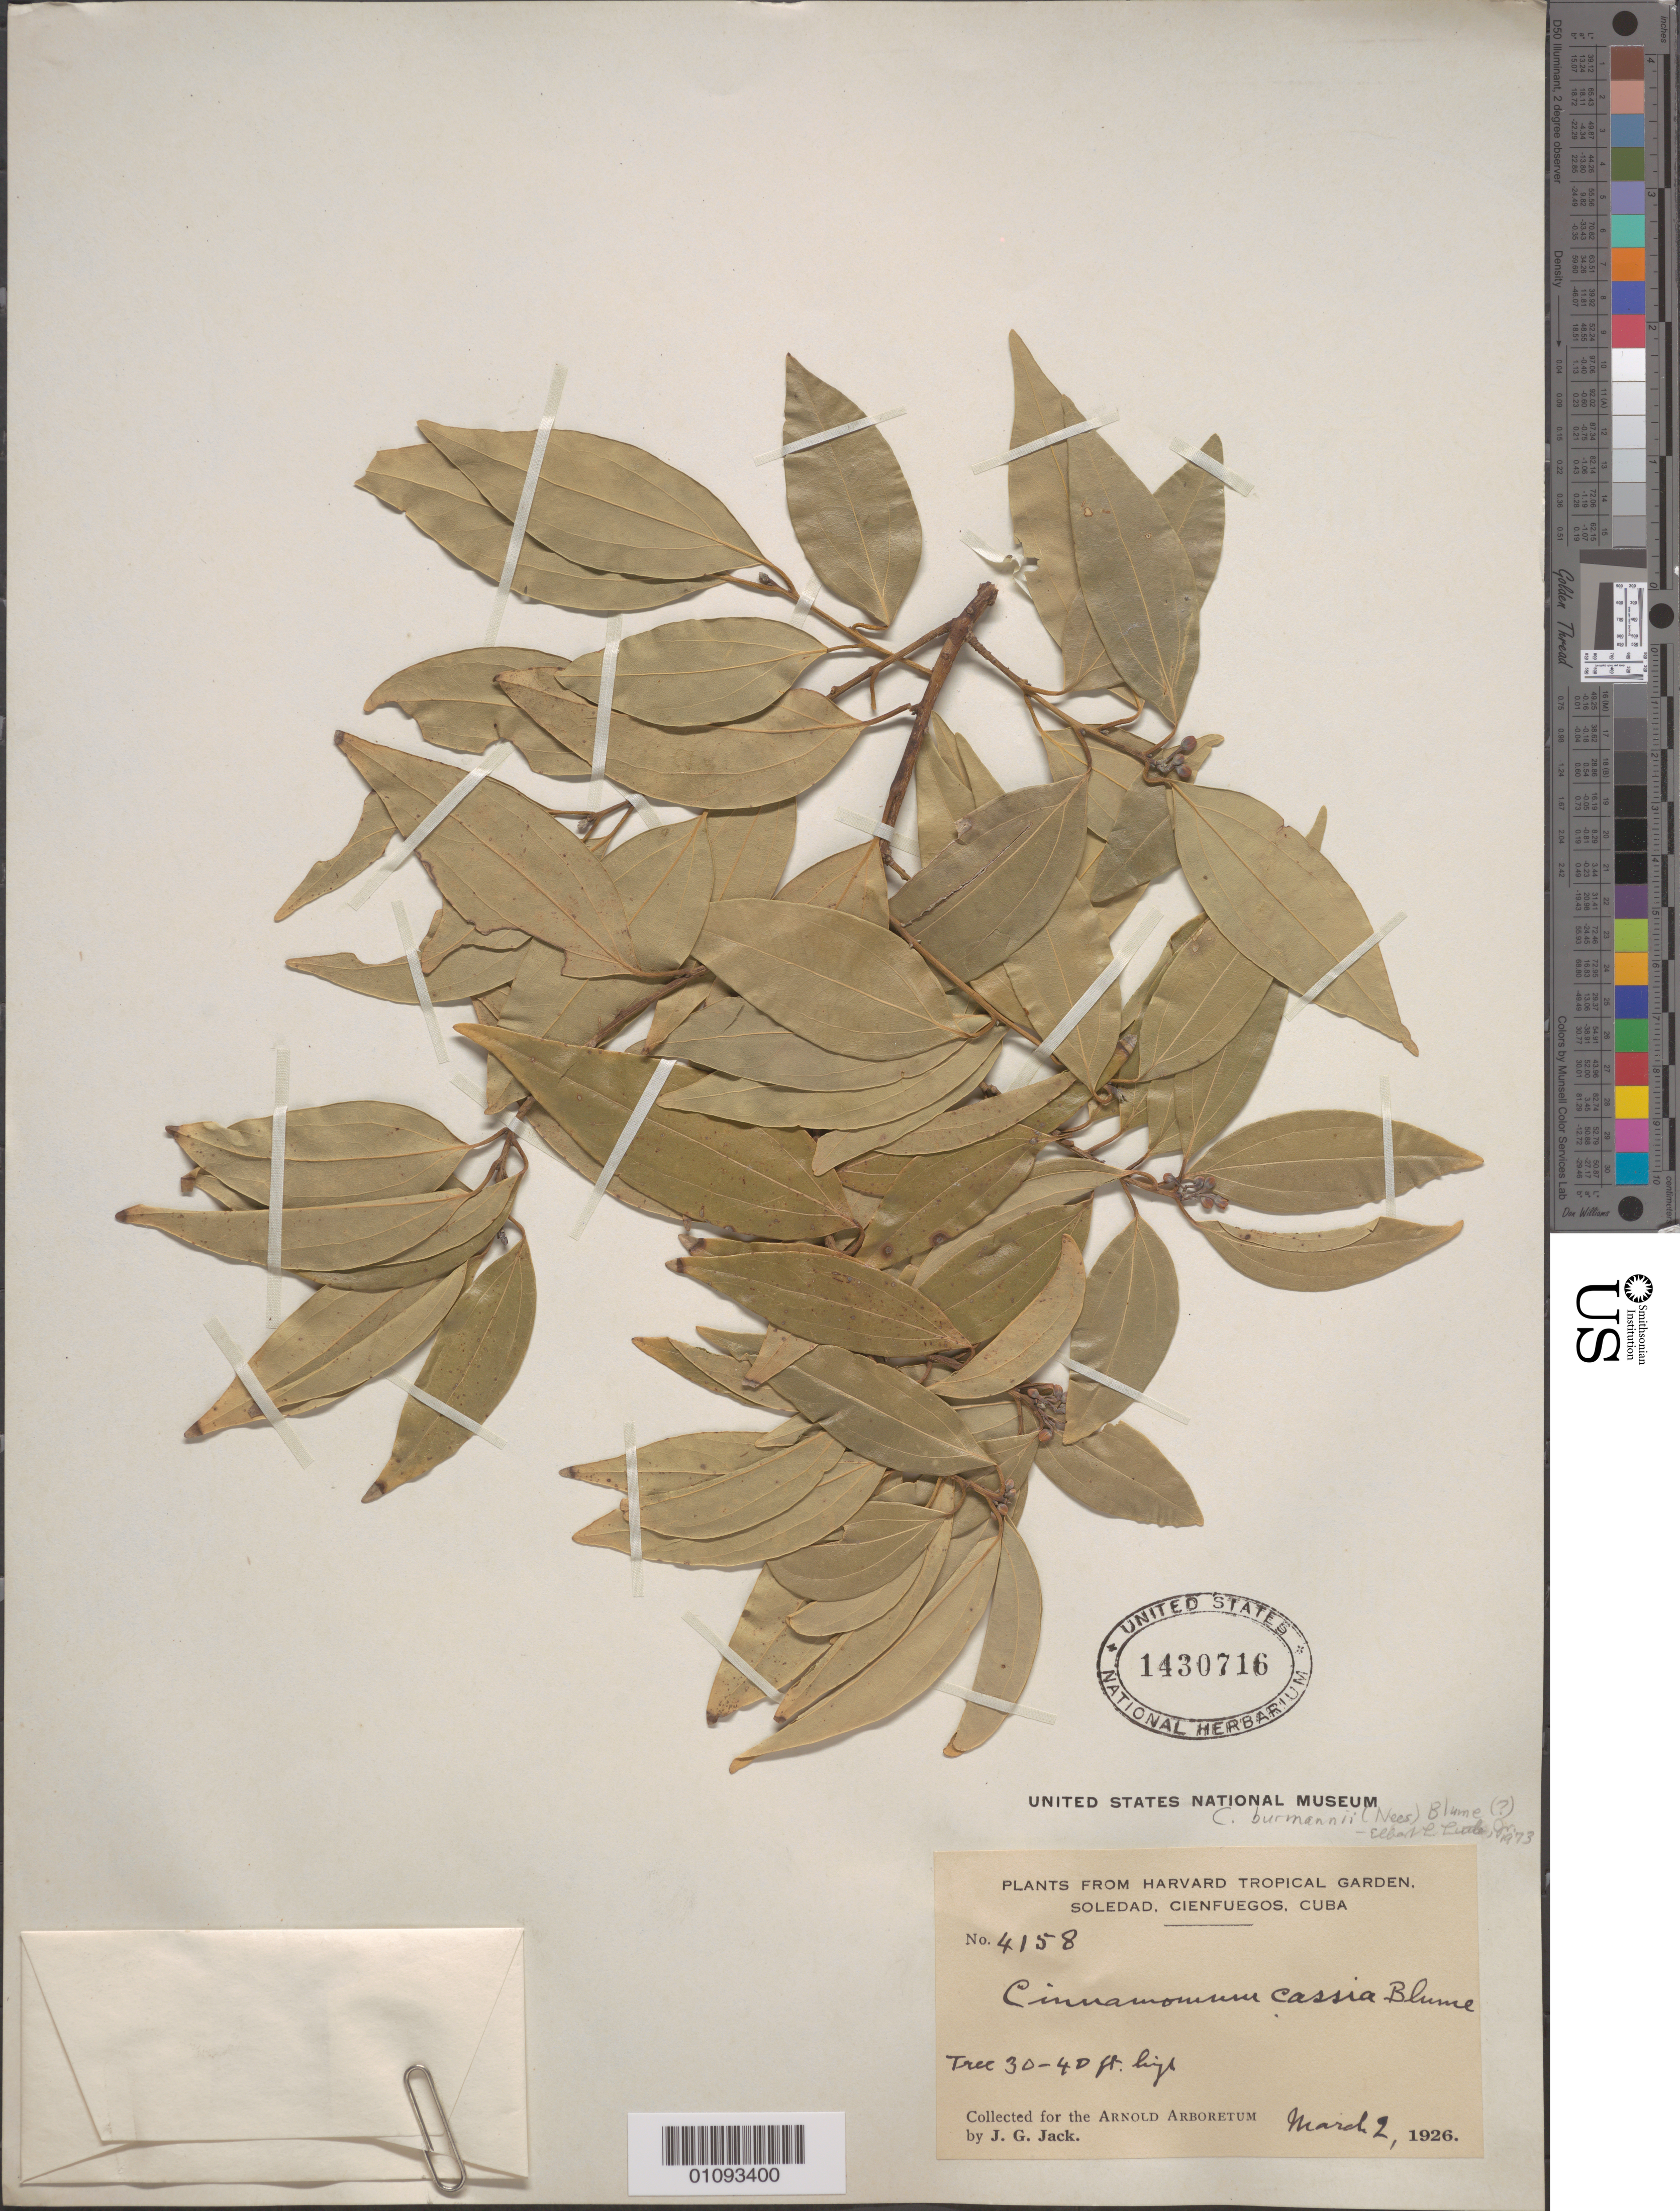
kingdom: Plantae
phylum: Tracheophyta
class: Magnoliopsida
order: Laurales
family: Lauraceae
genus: Cinnamomum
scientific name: Cinnamomum burmannii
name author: (Nees & T. Nees) Blume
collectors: J. G. Jack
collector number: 4158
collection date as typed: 02 Mar 1926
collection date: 1926-03-02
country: Cuba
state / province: Cienfuegos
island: Cuba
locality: Soledad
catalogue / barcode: US 1430716